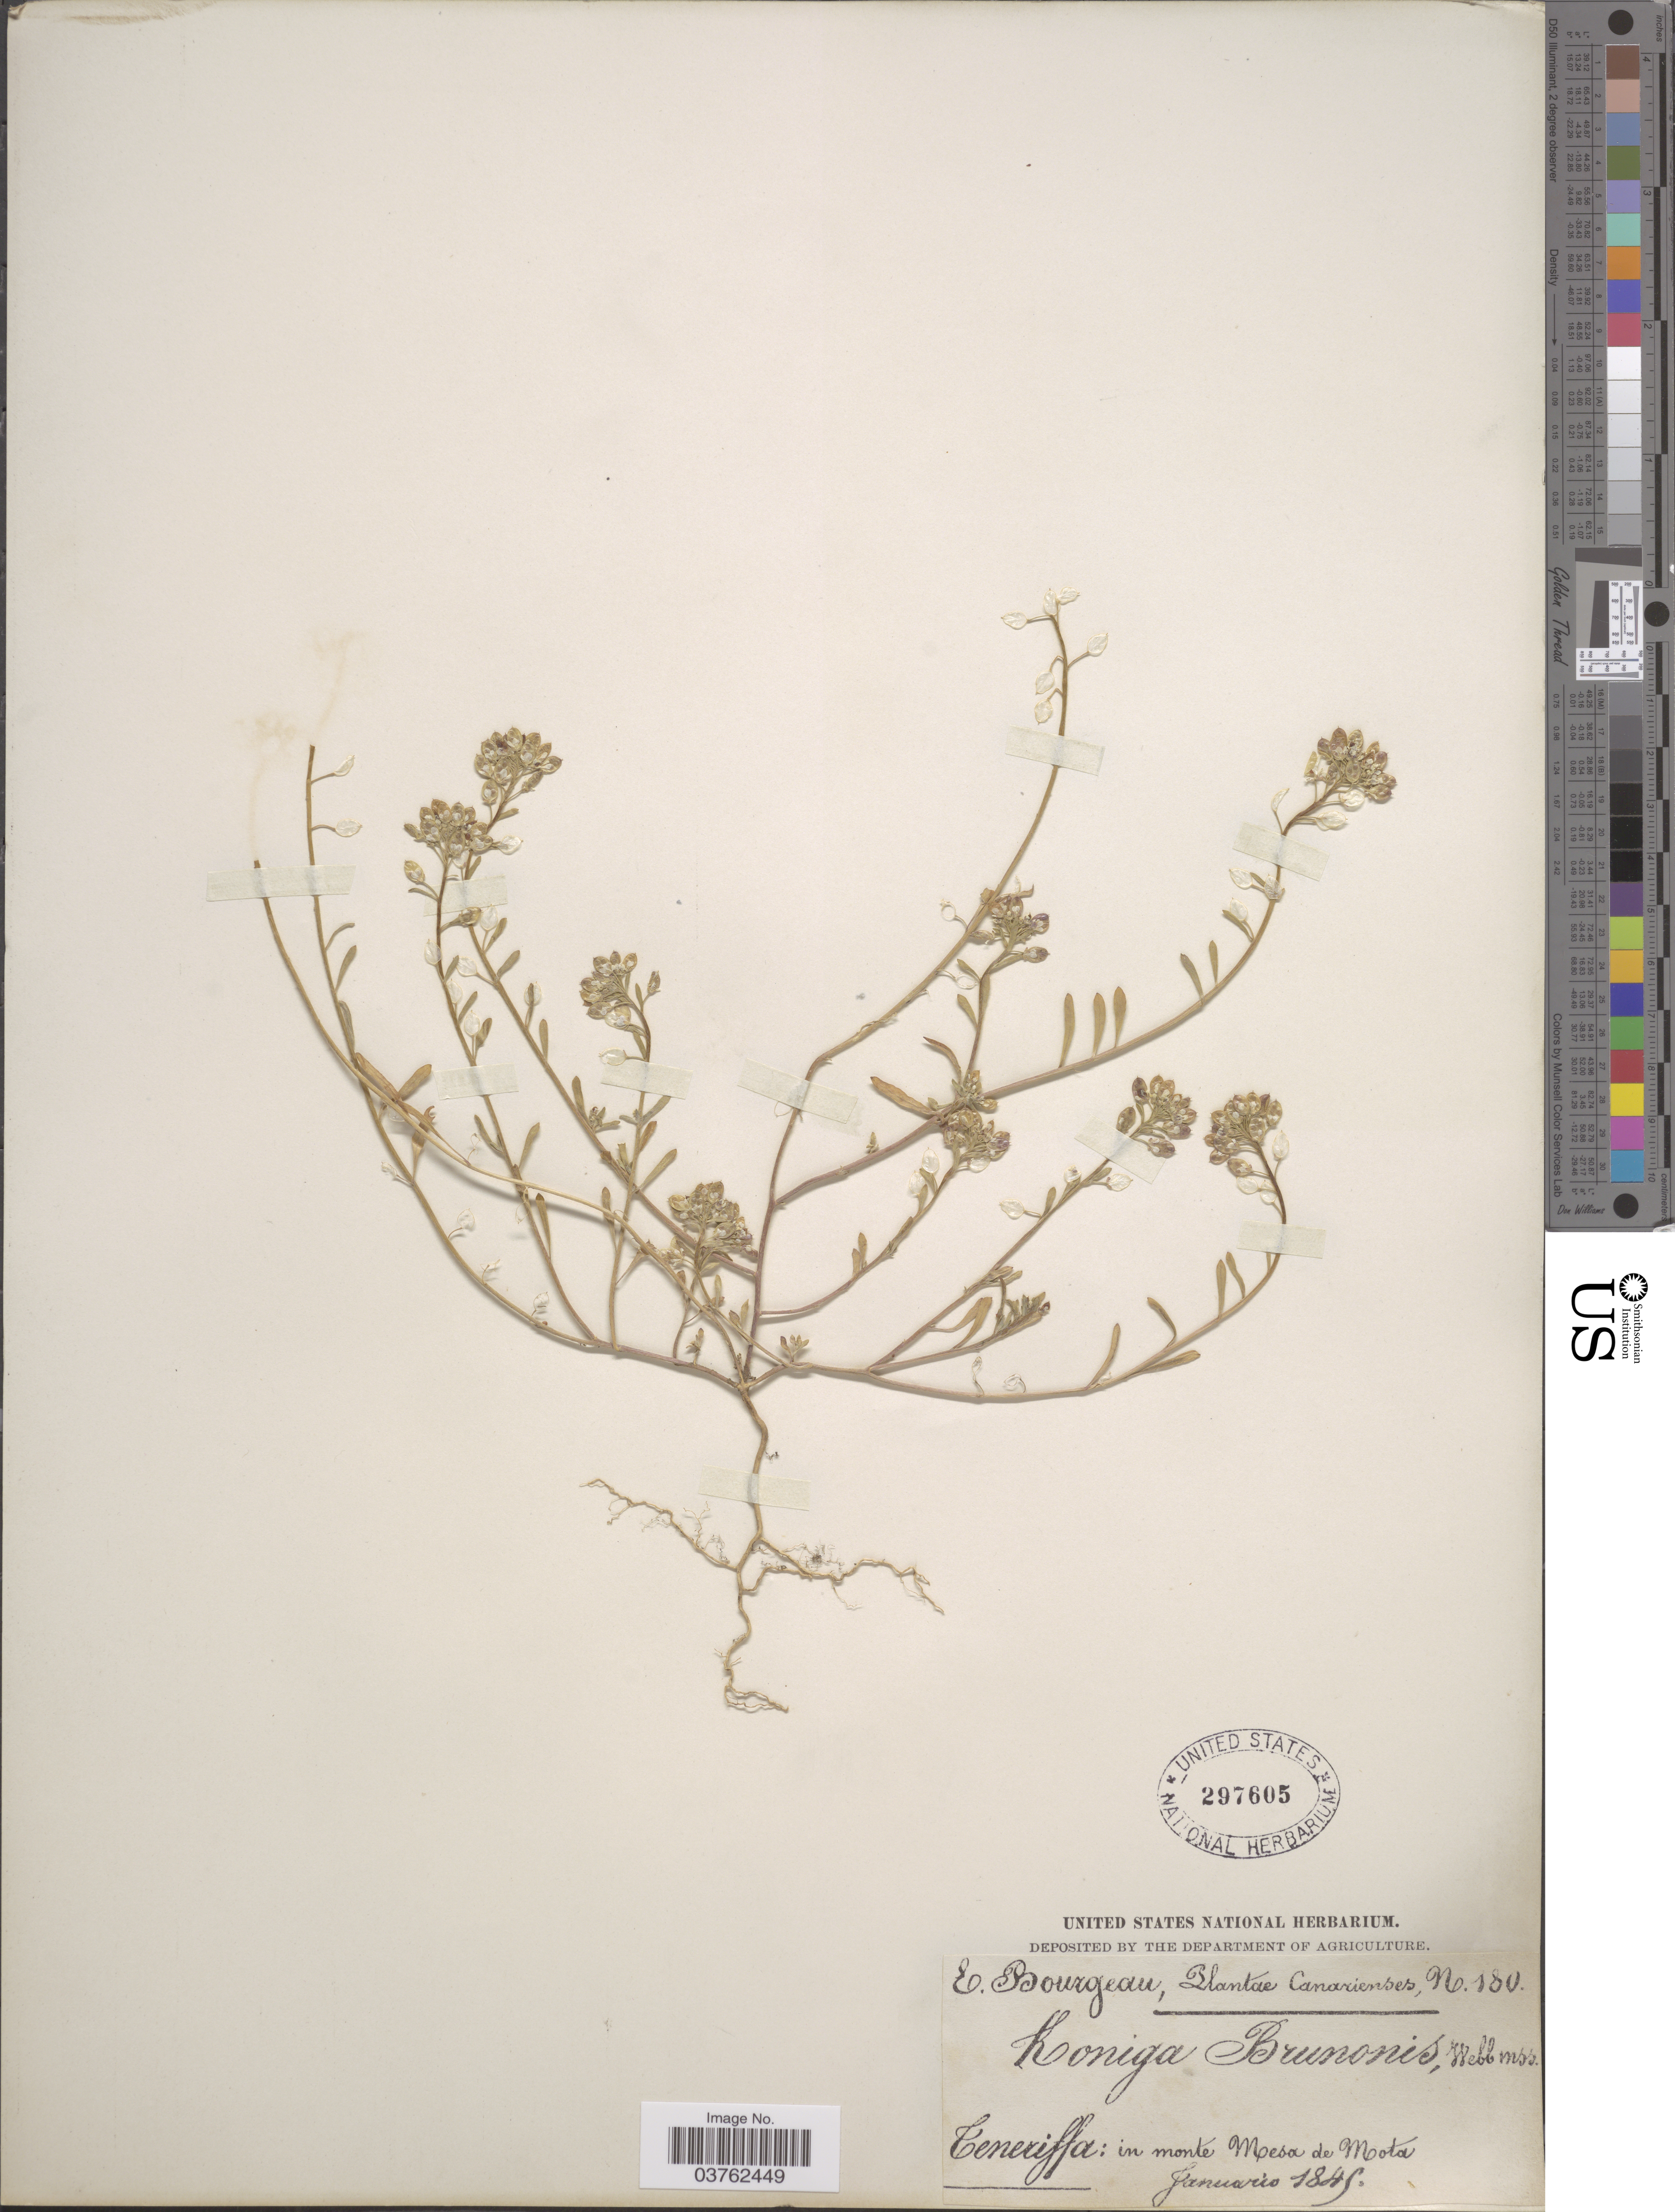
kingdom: Plantae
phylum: Tracheophyta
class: Magnoliopsida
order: Brassicales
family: Brassicaceae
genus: Koniga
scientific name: Koniga brunonis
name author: Webb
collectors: E. Bourgeau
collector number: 180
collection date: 1849-01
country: Spain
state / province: Canarias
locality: Canarienses. Teneriffa: in monte Mesa de Mota.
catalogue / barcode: US 297605